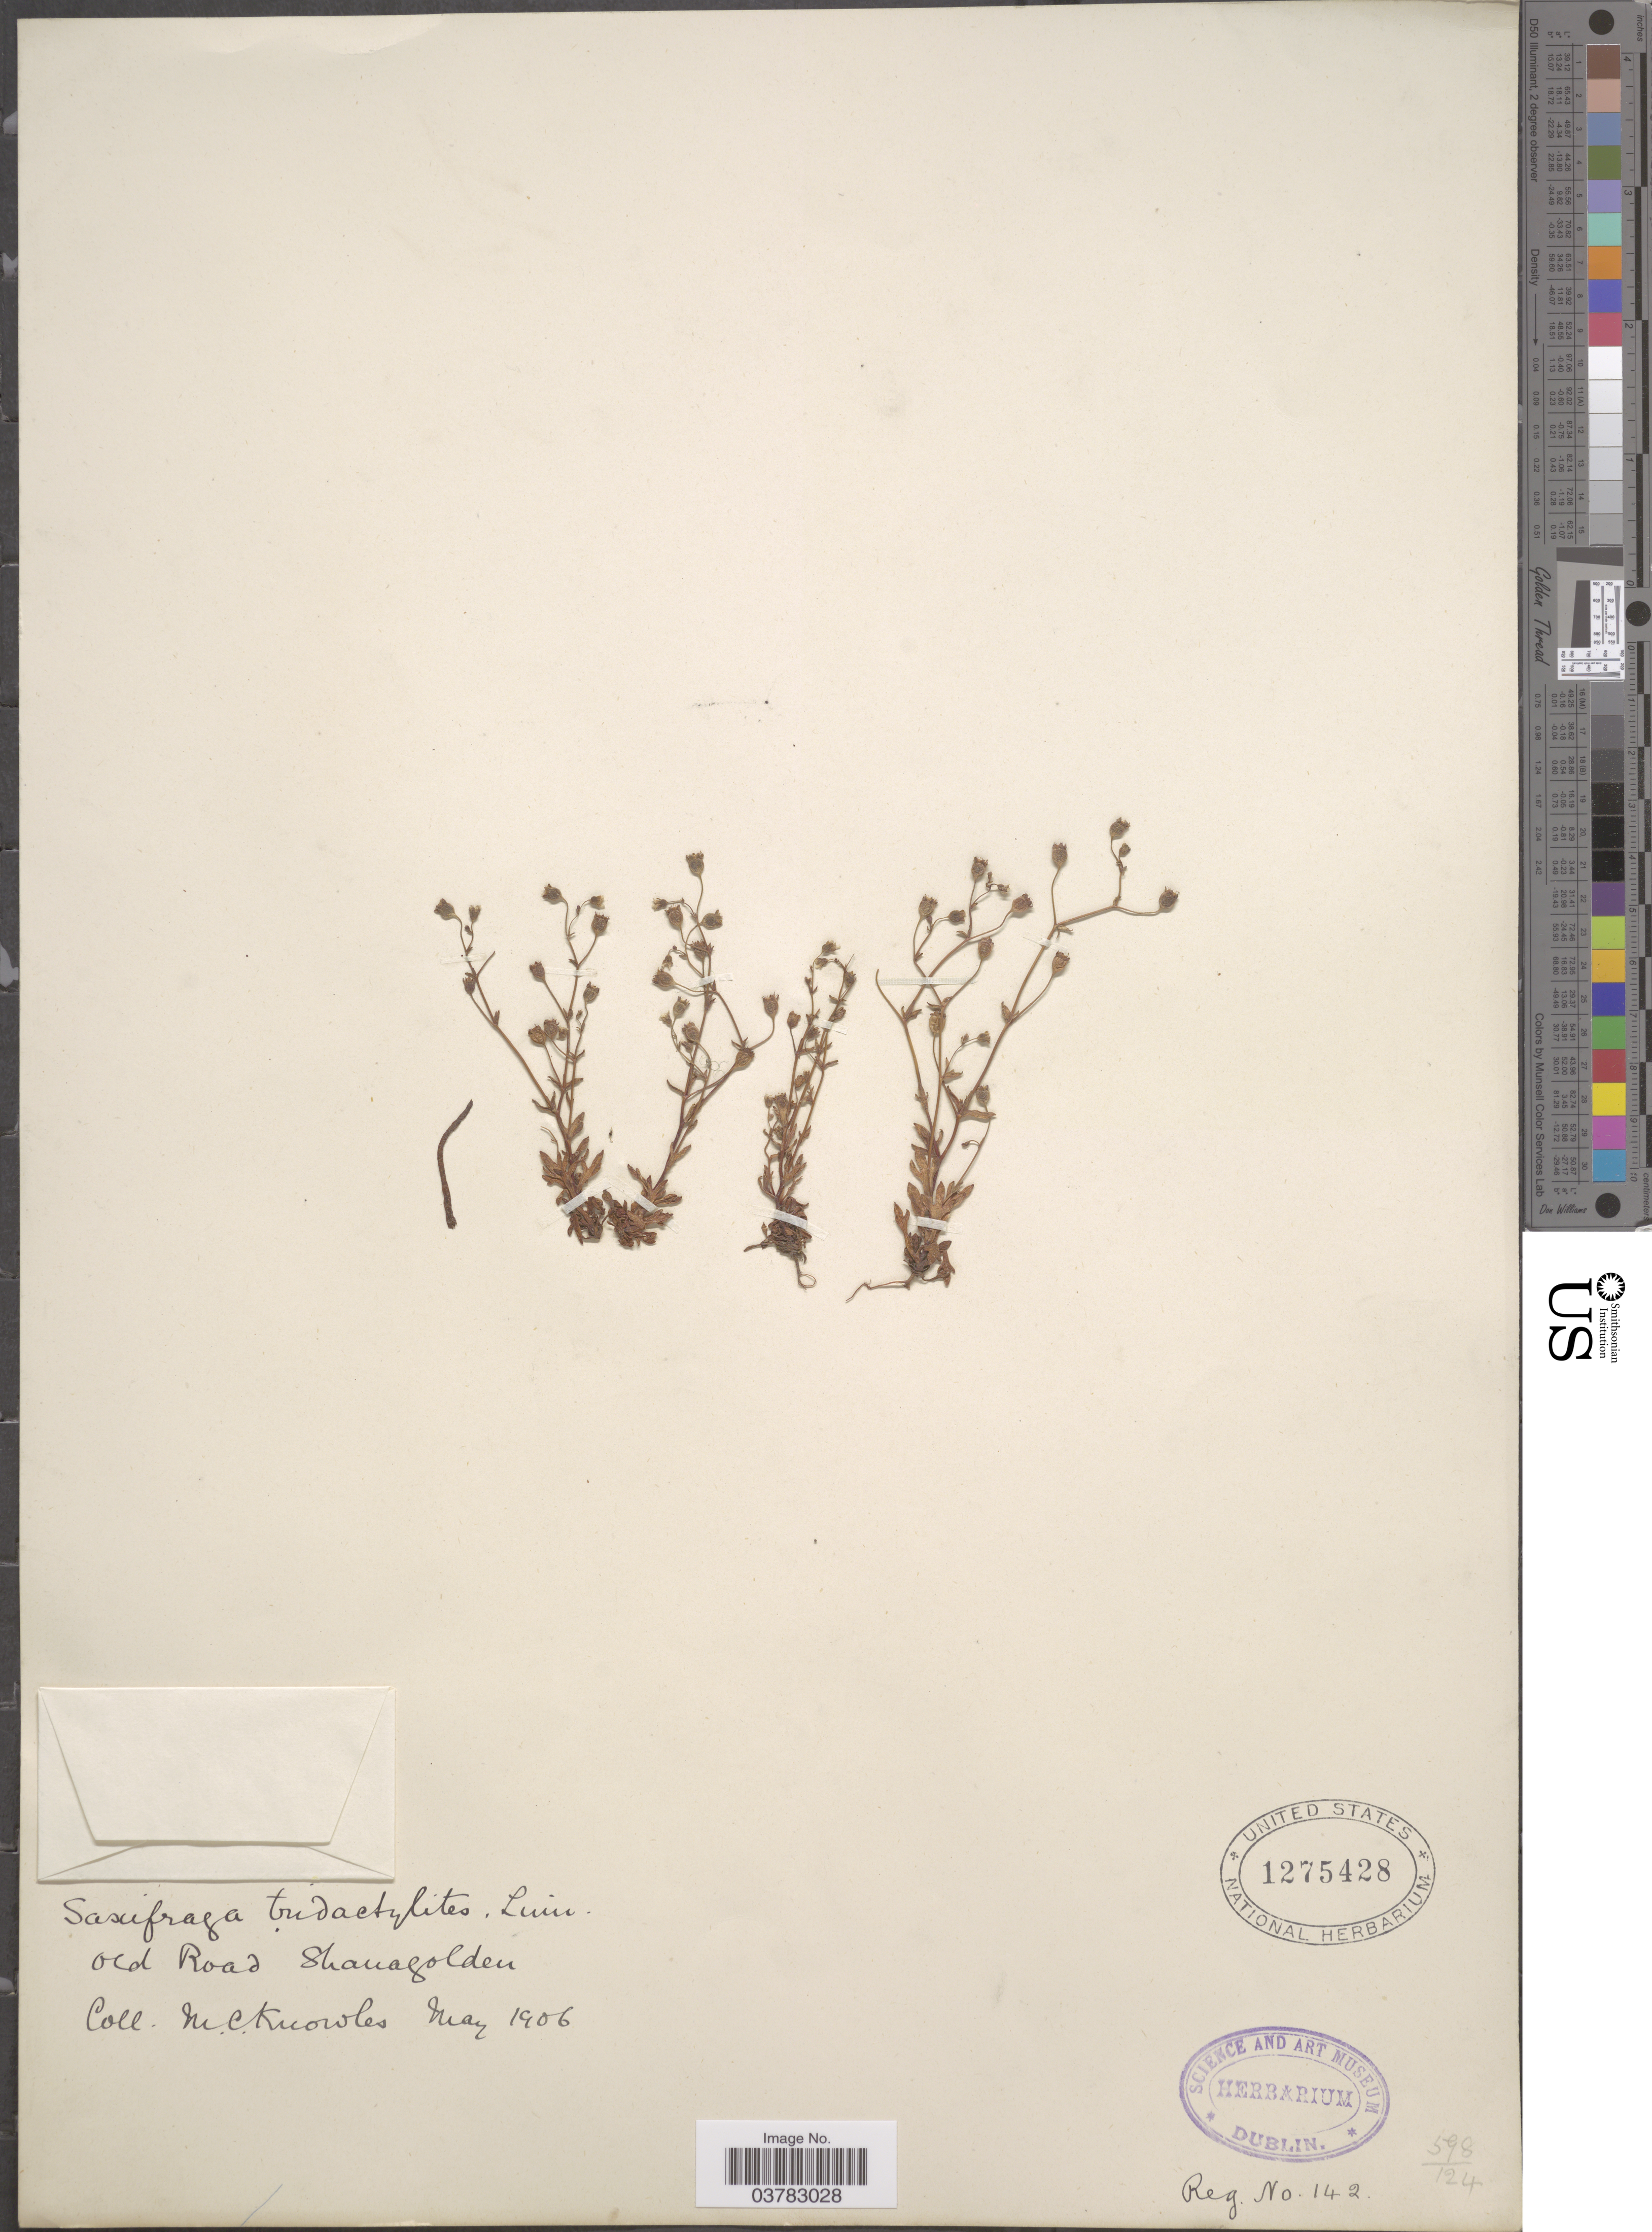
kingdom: Plantae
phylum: Tracheophyta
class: Magnoliopsida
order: Saxifragales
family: Saxifragaceae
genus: Saxifraga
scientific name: Saxifraga tridactylites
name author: L.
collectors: M. C. Knowles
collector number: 142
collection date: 1906-05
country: Ireland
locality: Old Road Shanagolden.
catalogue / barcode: US 1275428